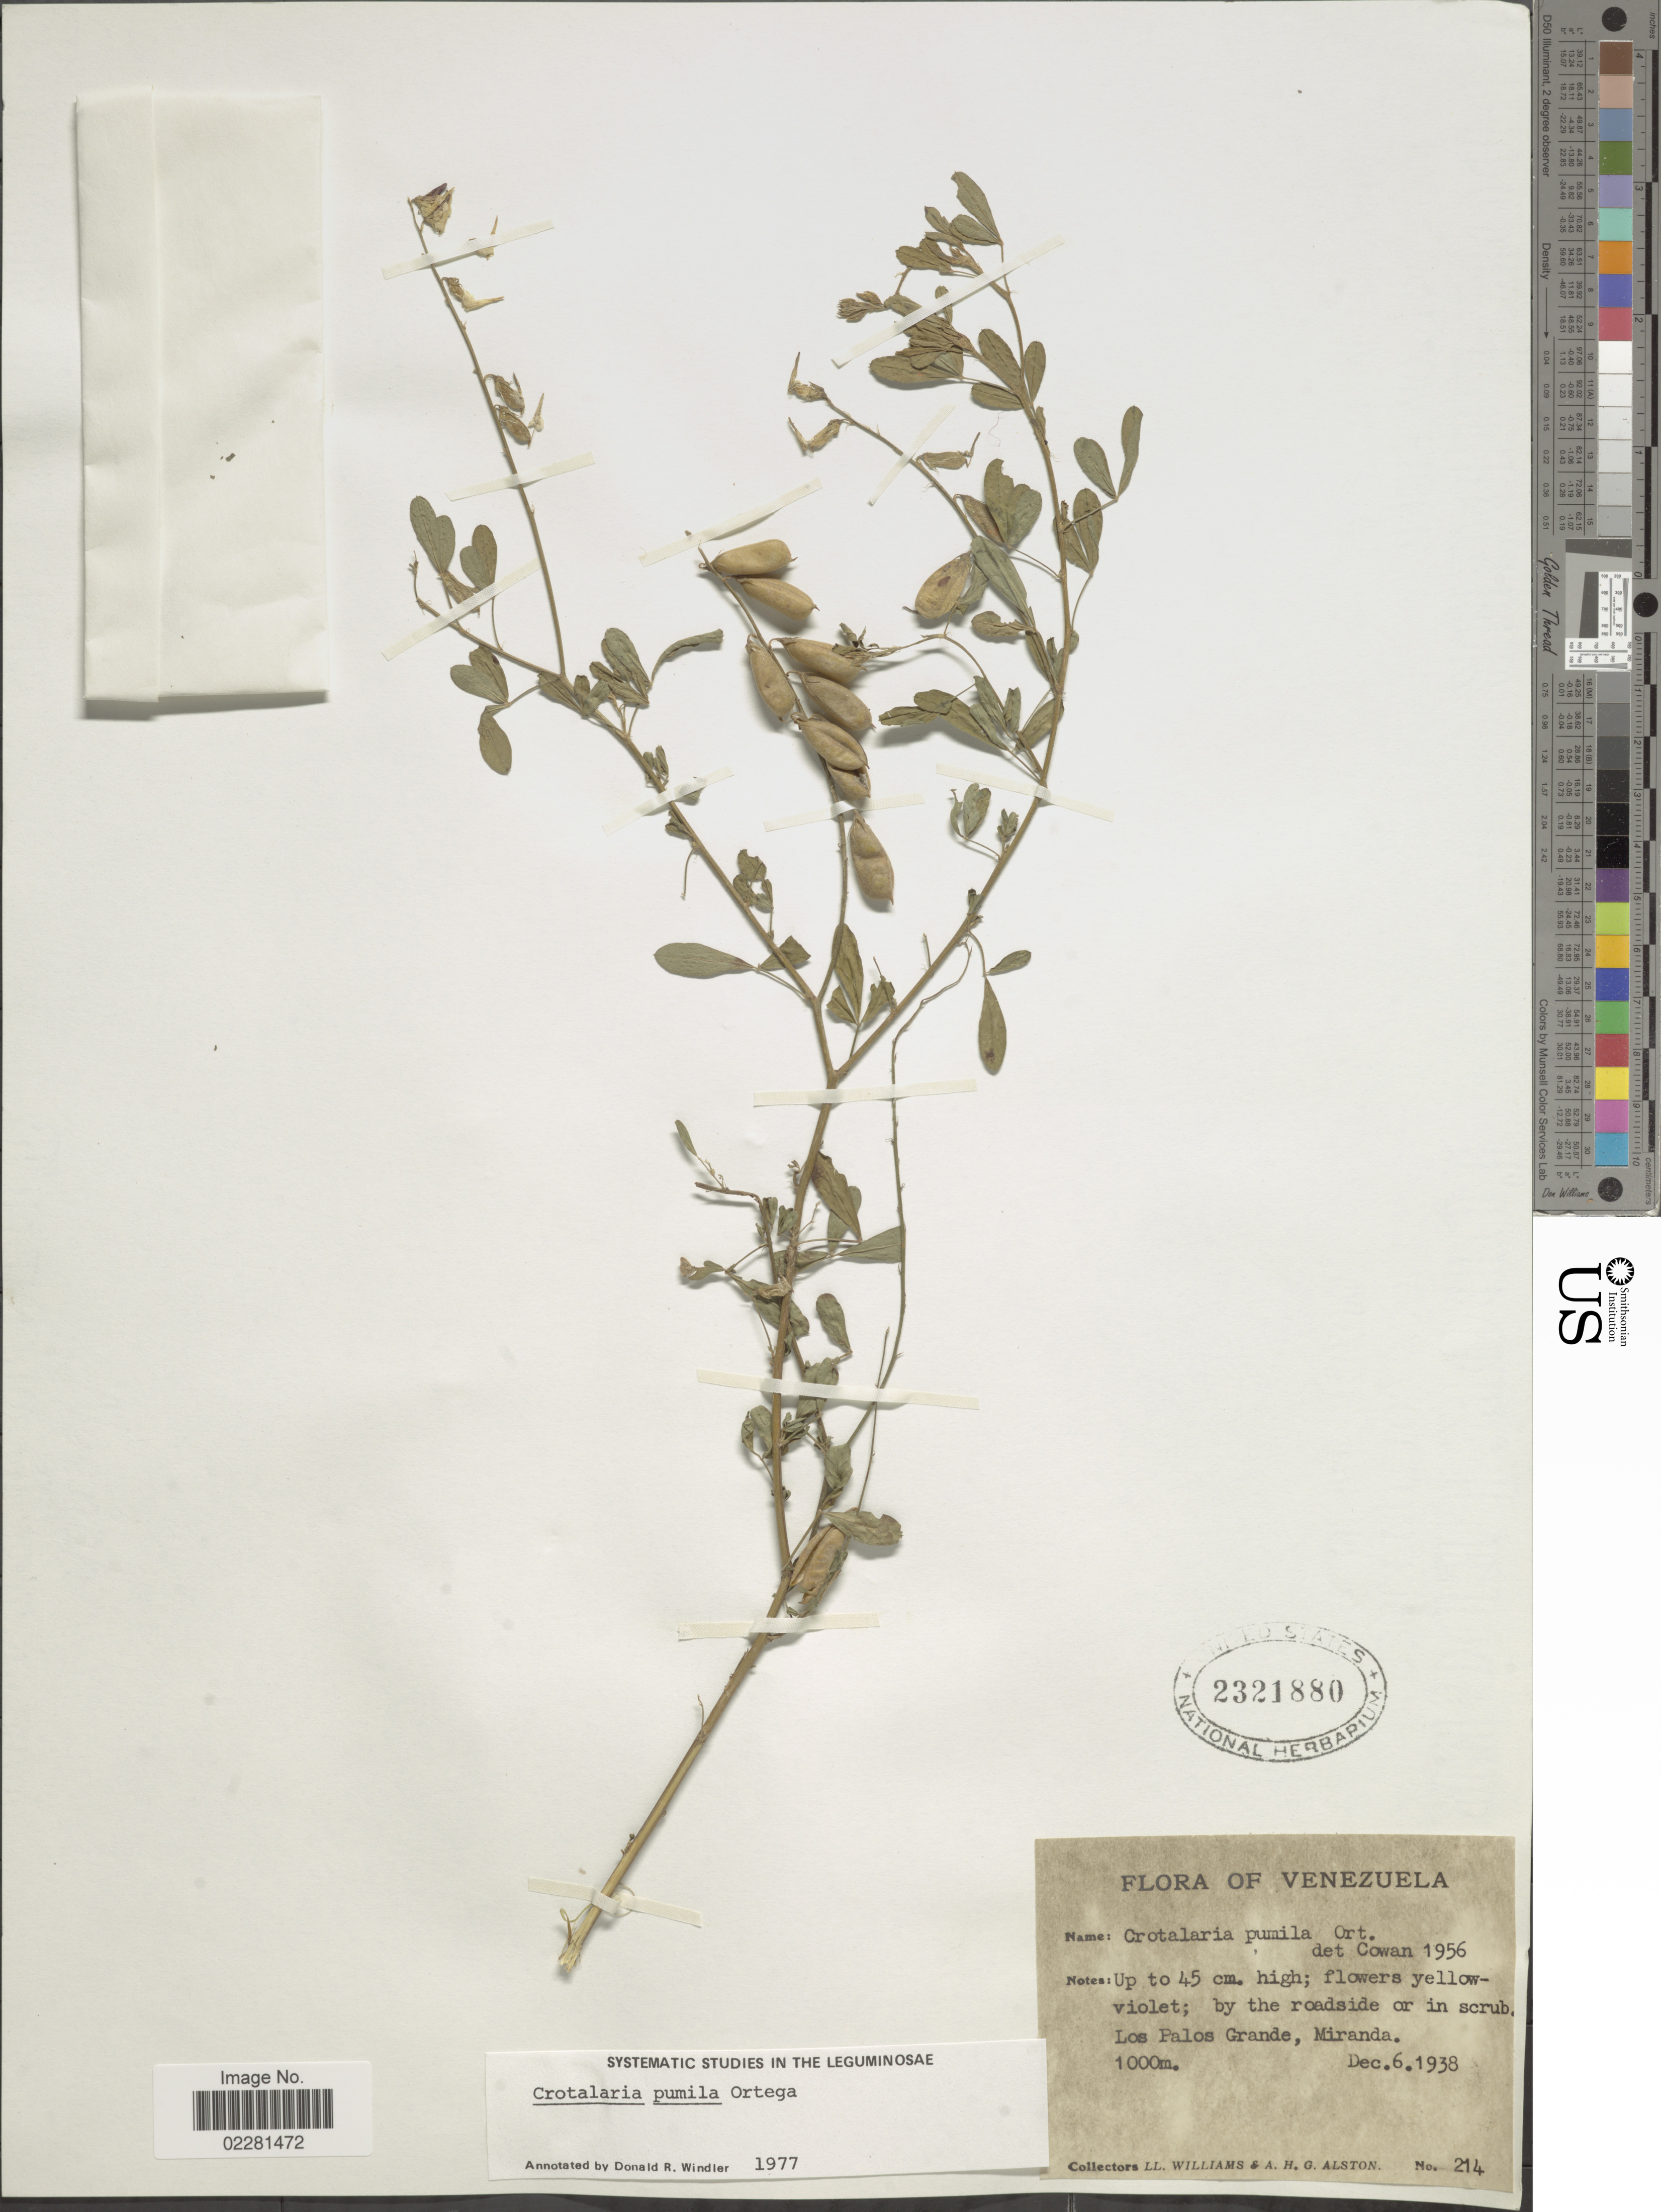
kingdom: Plantae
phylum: Tracheophyta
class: Magnoliopsida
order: Fabales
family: Fabaceae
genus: Crotalaria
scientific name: Crotalaria pumila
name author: Ortega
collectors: Ll. Williams & A. H. Alston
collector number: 214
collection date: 1938-12-06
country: Venezuela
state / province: Miranda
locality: Los Palos Grande.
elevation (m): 1000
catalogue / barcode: US 2321880